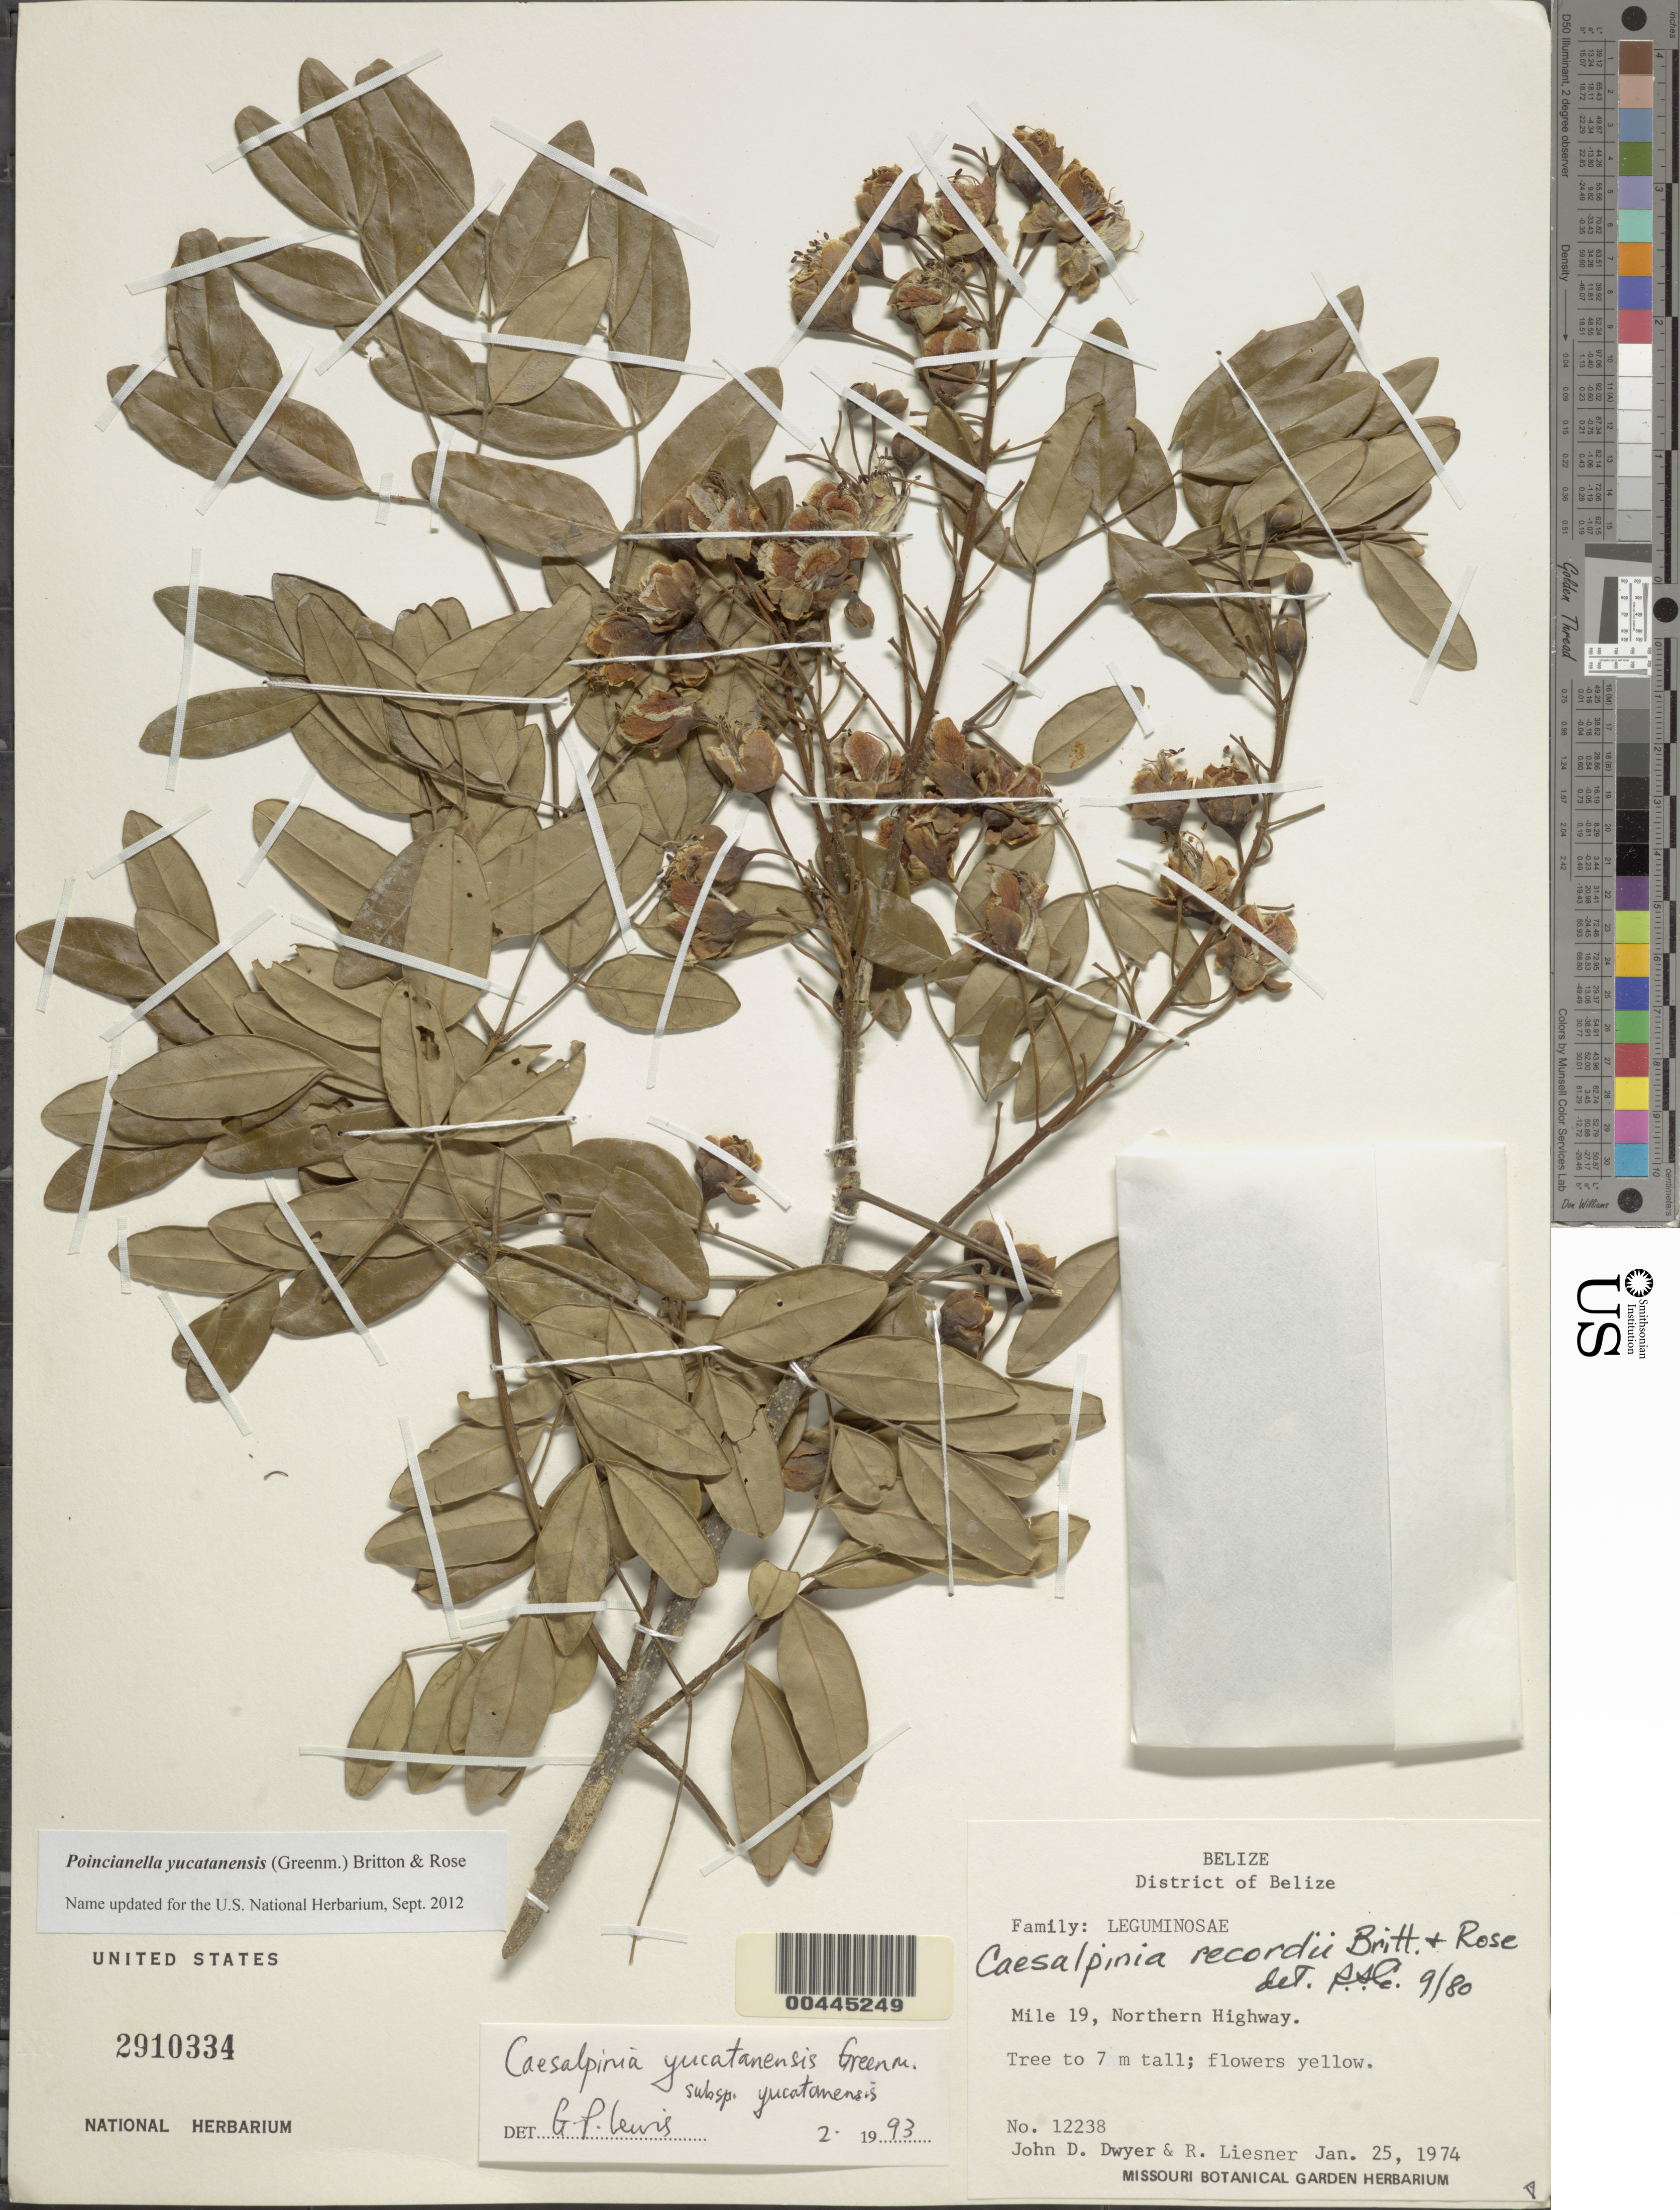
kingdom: Plantae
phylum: Tracheophyta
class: Magnoliopsida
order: Fabales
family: Fabaceae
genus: Erythrostemon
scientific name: Erythrostemon yucatanensis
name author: (Greenm.) Gagnon & G.P. Lewis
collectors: J. D. Dwyer & R. L. Liesner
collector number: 12238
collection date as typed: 25 Jan 1974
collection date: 1974-01-25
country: Belize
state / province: Belize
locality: Northern Highway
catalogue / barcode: US 2910334